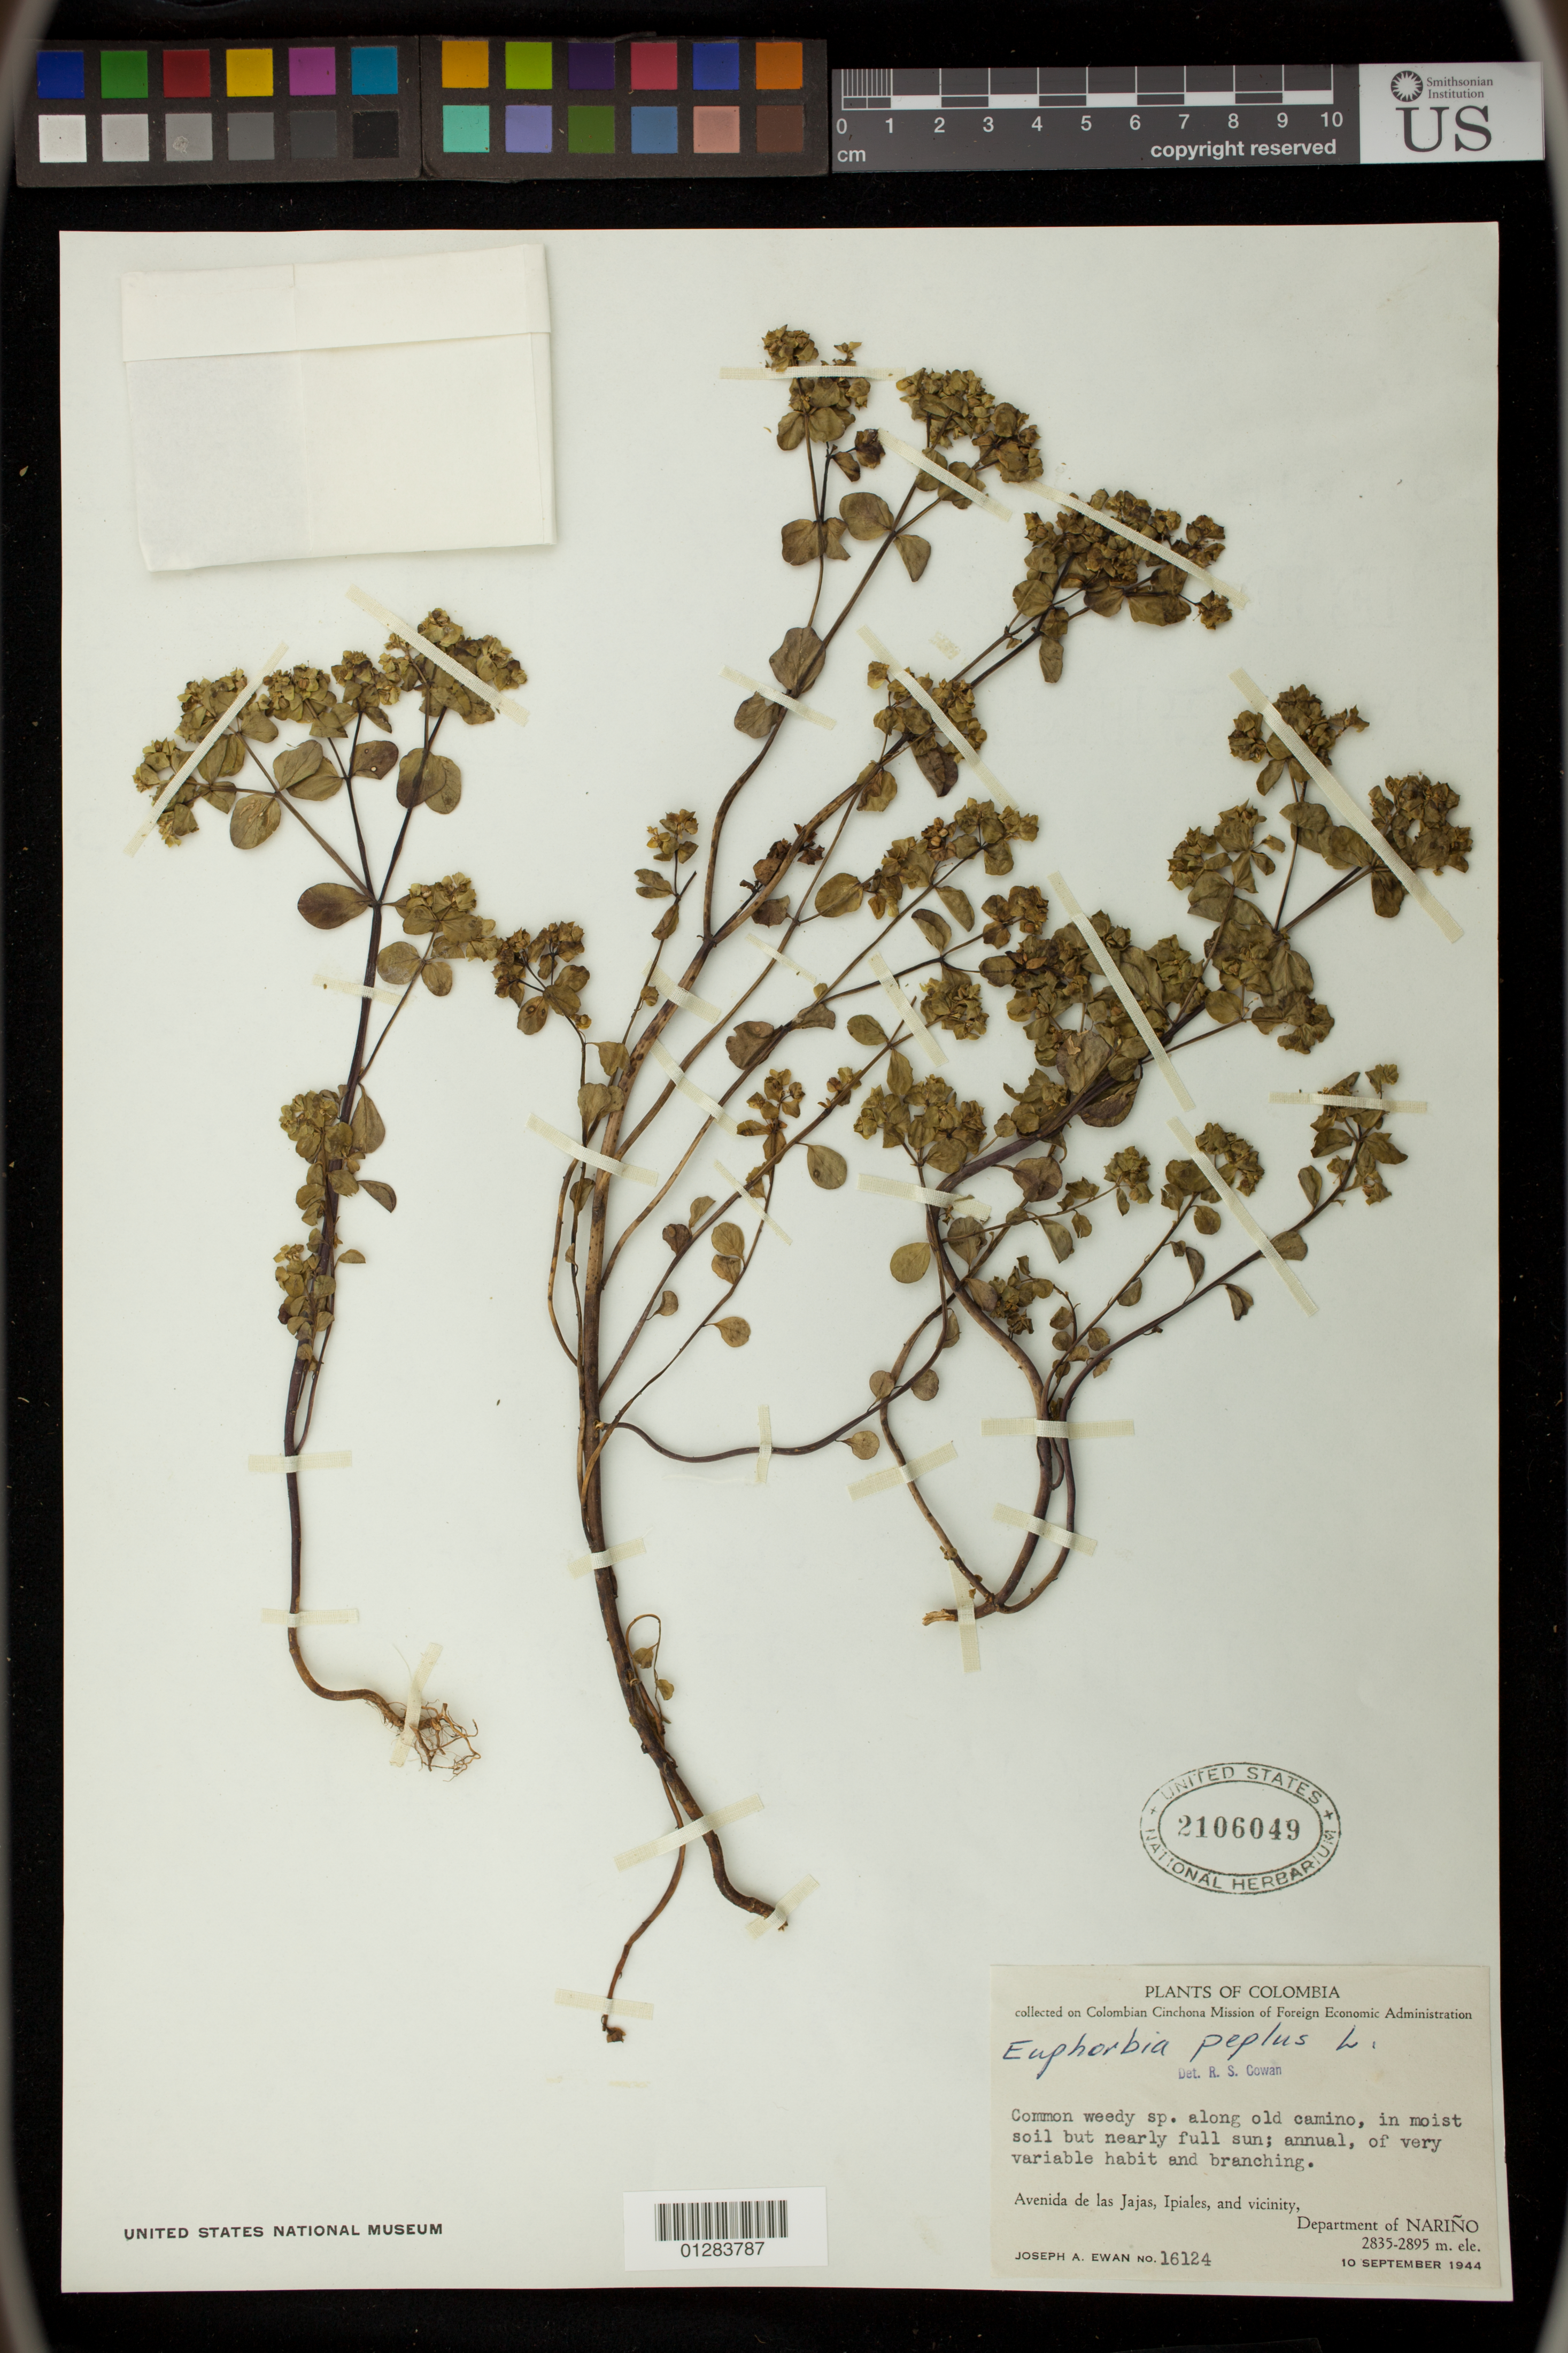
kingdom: Plantae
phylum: Tracheophyta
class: Magnoliopsida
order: Malpighiales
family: Euphorbiaceae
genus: Euphorbia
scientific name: Euphorbia peplus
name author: L.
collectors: J. A. Ewan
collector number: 16124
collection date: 1944-09-10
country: Colombia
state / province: Nariño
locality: Avenida de las Jajas, Ipiales, and vicinity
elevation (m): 2835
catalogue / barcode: US 2106049